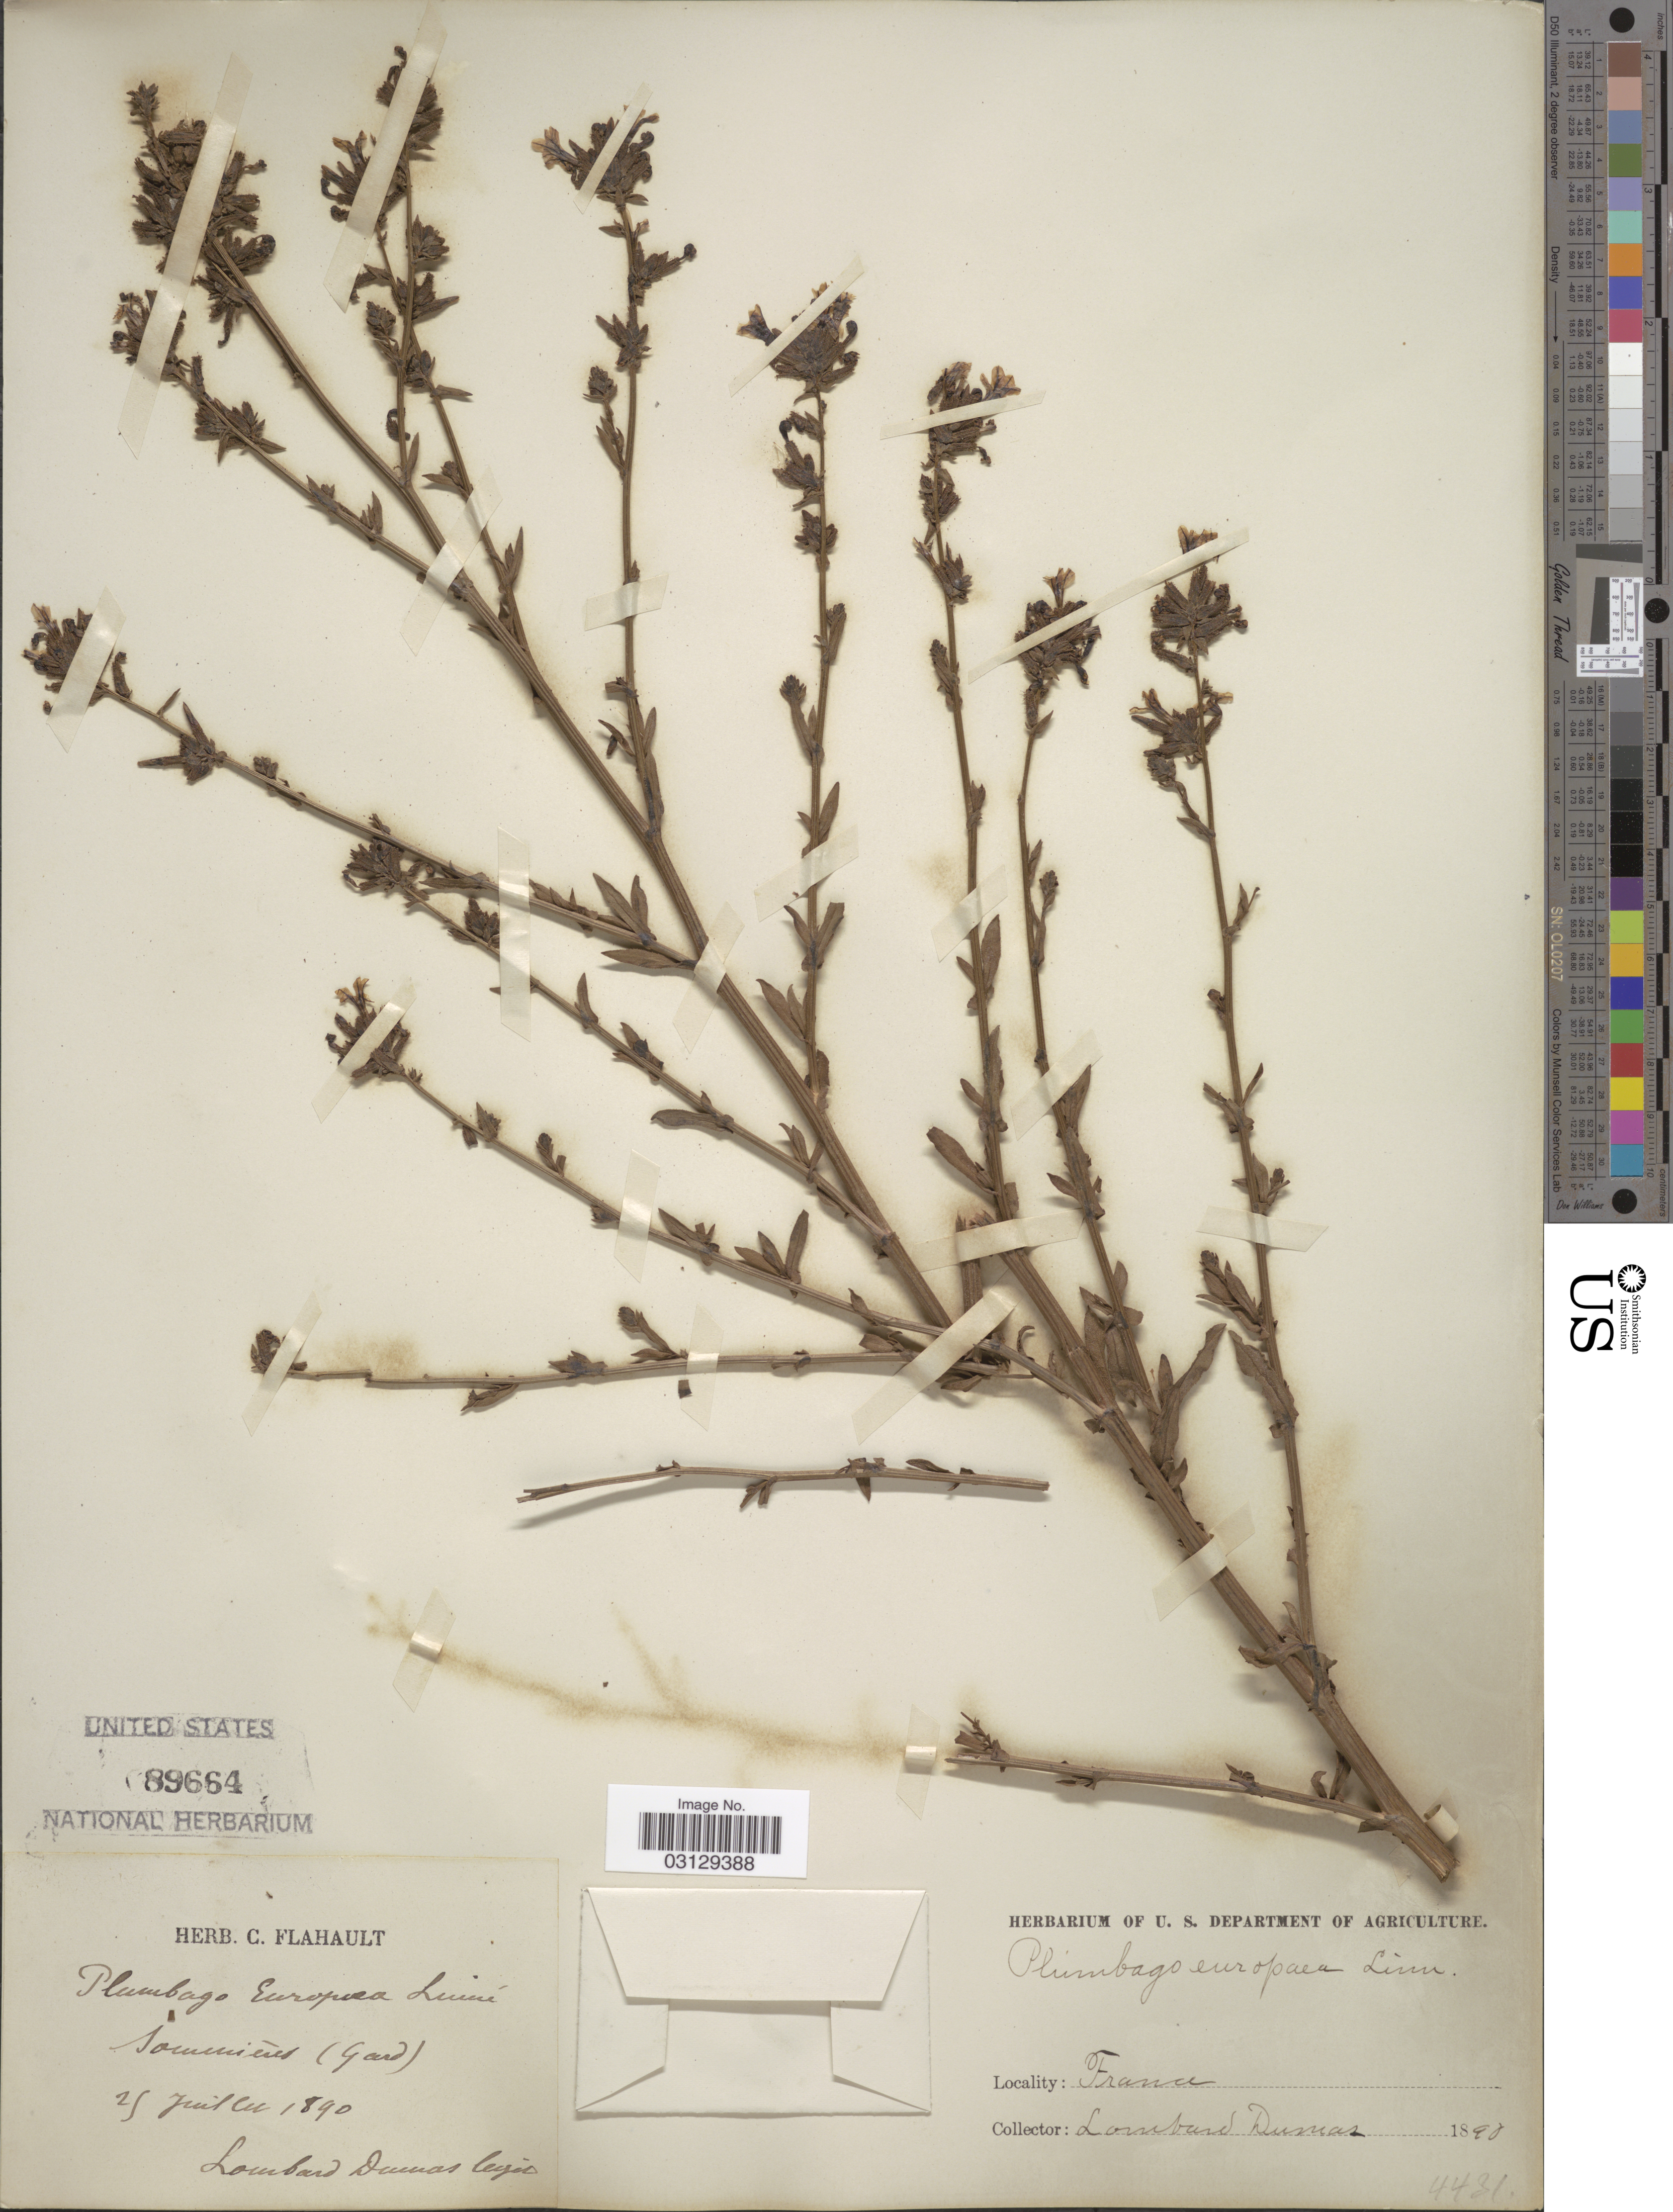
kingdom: Plantae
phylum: Tracheophyta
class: Magnoliopsida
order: Caryophyllales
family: Plumbaginaceae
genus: Plumbago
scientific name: Plumbago europaea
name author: L.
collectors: L. Dumas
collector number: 4431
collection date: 1890-07-25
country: France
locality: Sommières [interpreted] (Gard).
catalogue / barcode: US 89664